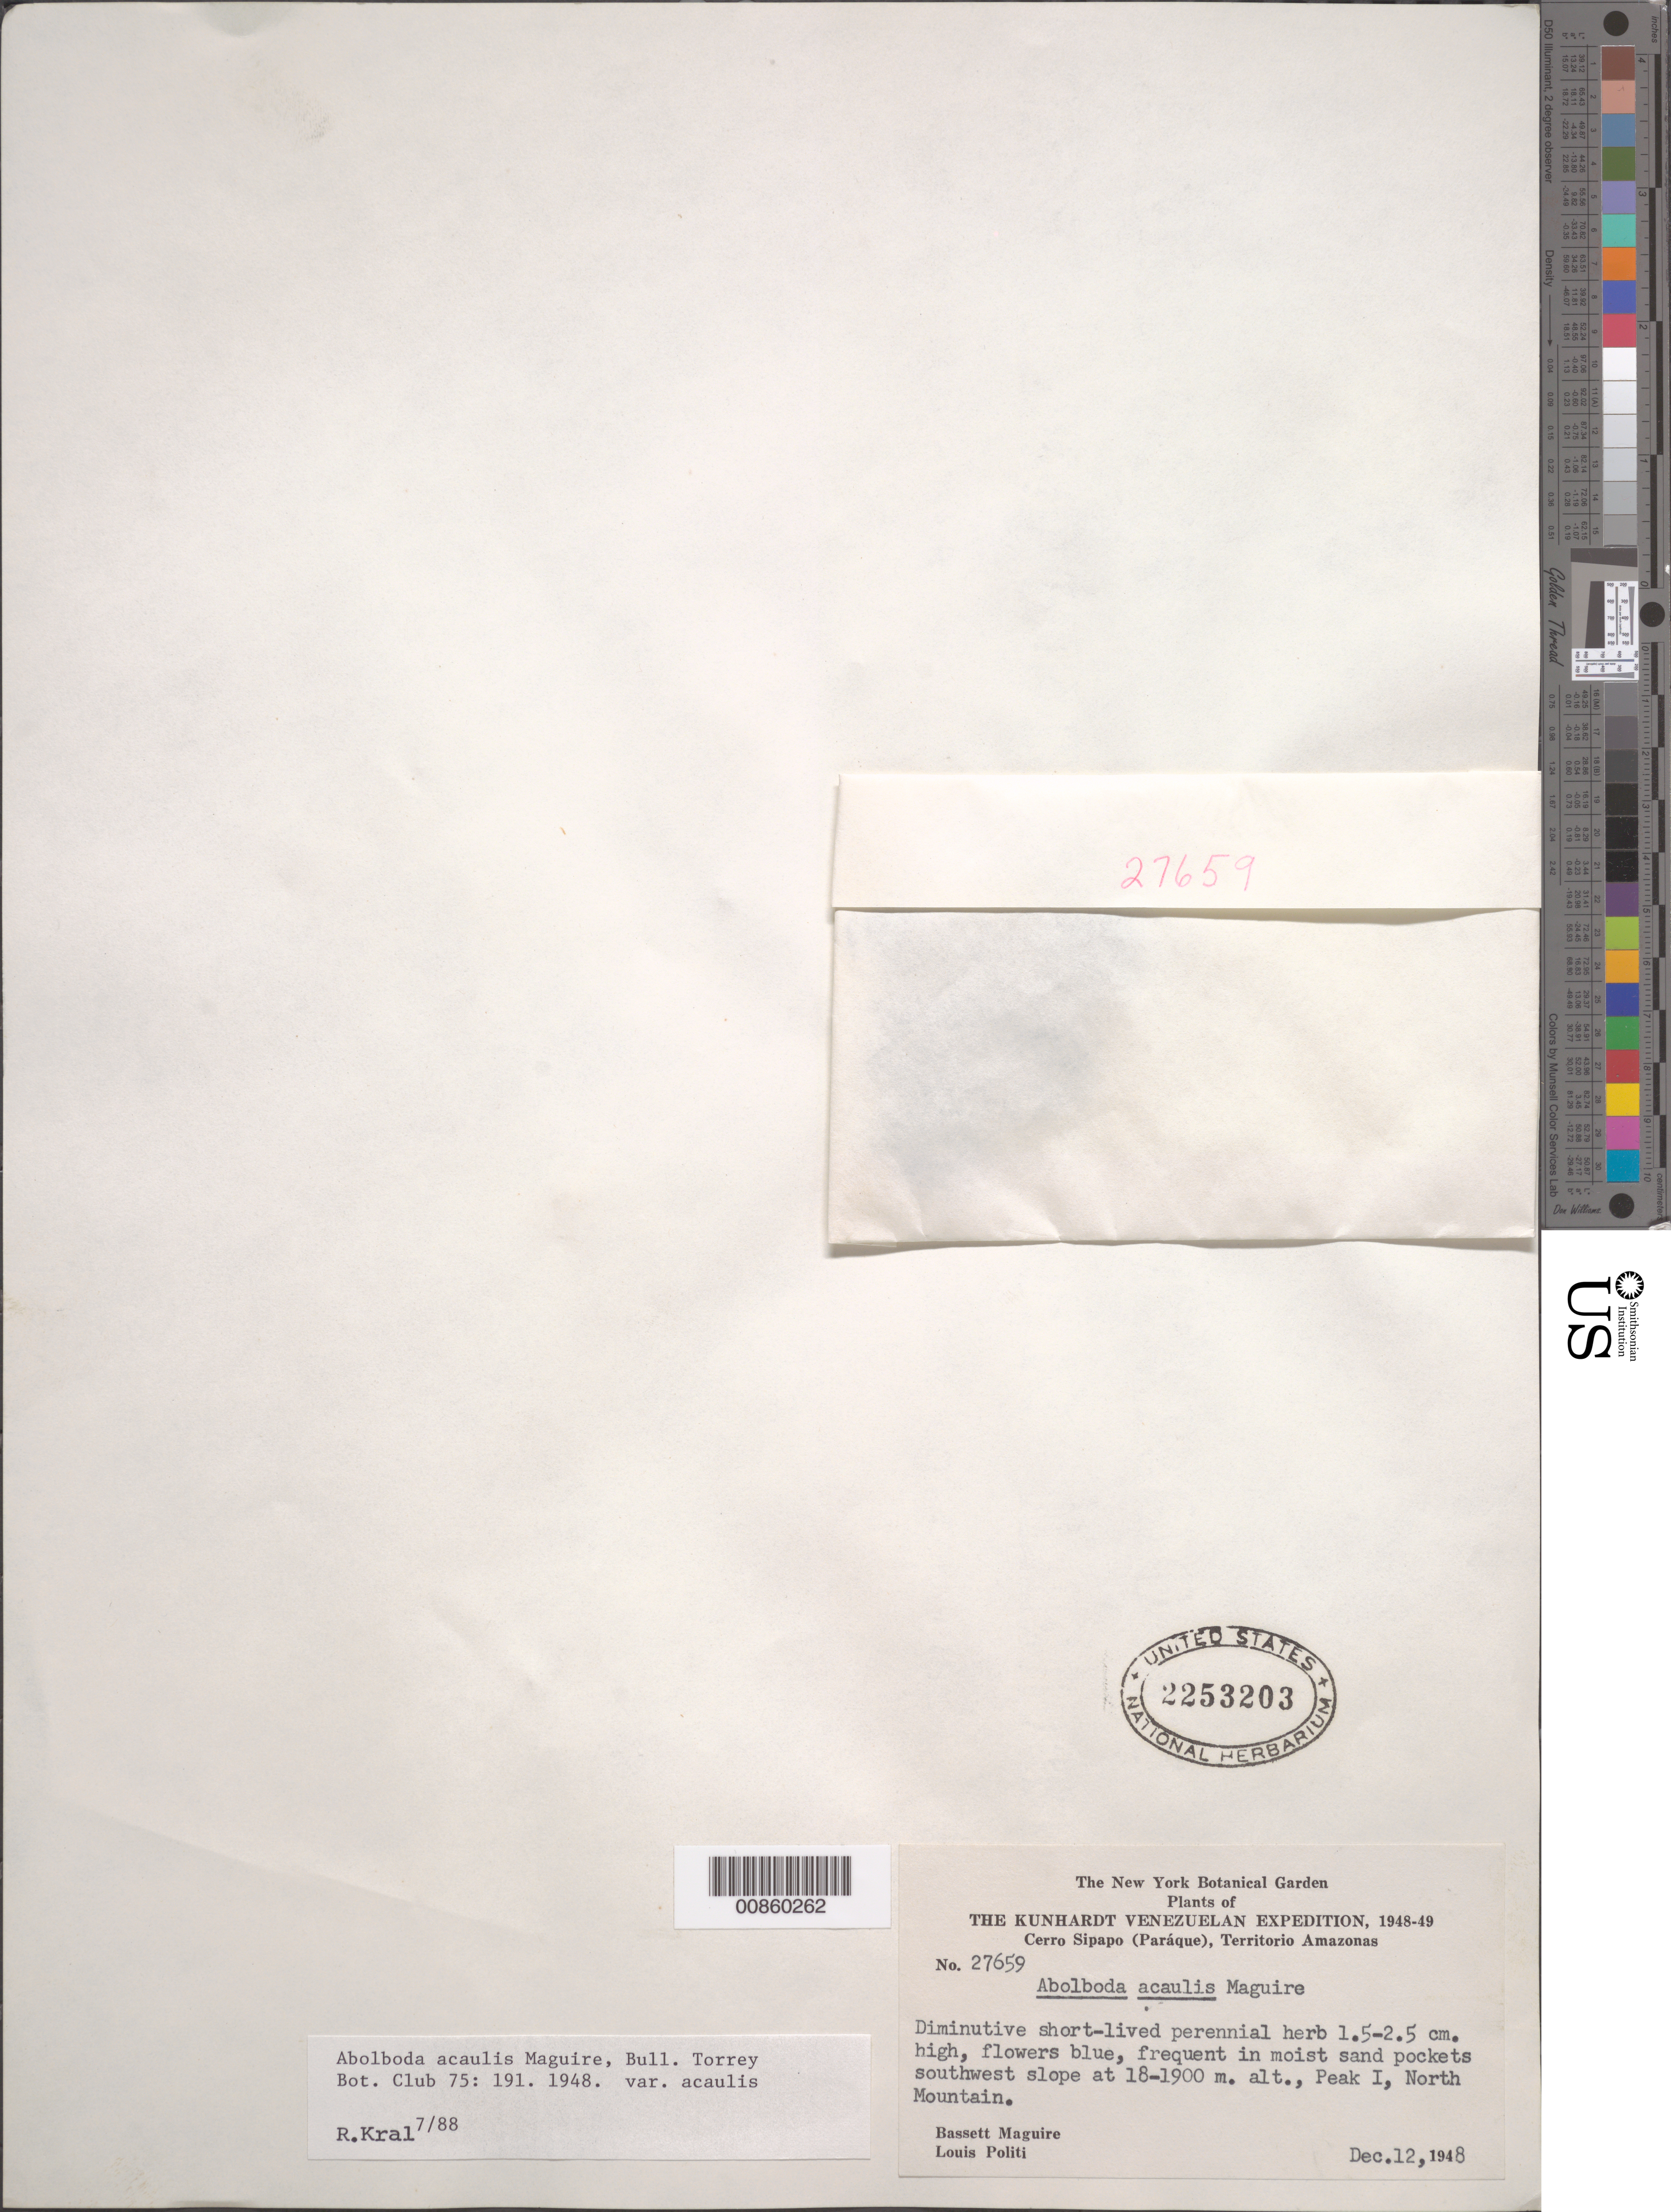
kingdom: Plantae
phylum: Tracheophyta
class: Liliopsida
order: Poales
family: Xyridaceae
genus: Abolboda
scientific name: Abolboda acaulis var. acaulis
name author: Maguire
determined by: Kral, Robert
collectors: B. Maguire & L. Politi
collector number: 27659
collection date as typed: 12-Dec-48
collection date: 1948-12-12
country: Venezuela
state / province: Amazonas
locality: Cerro Sipapo (Paráque), Peak I, North Mountain; SW slope.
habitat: Dimunitive short-lived perennial herb 1.5-2.5 cm high, flowers blue.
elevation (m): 1800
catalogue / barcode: US 2253203